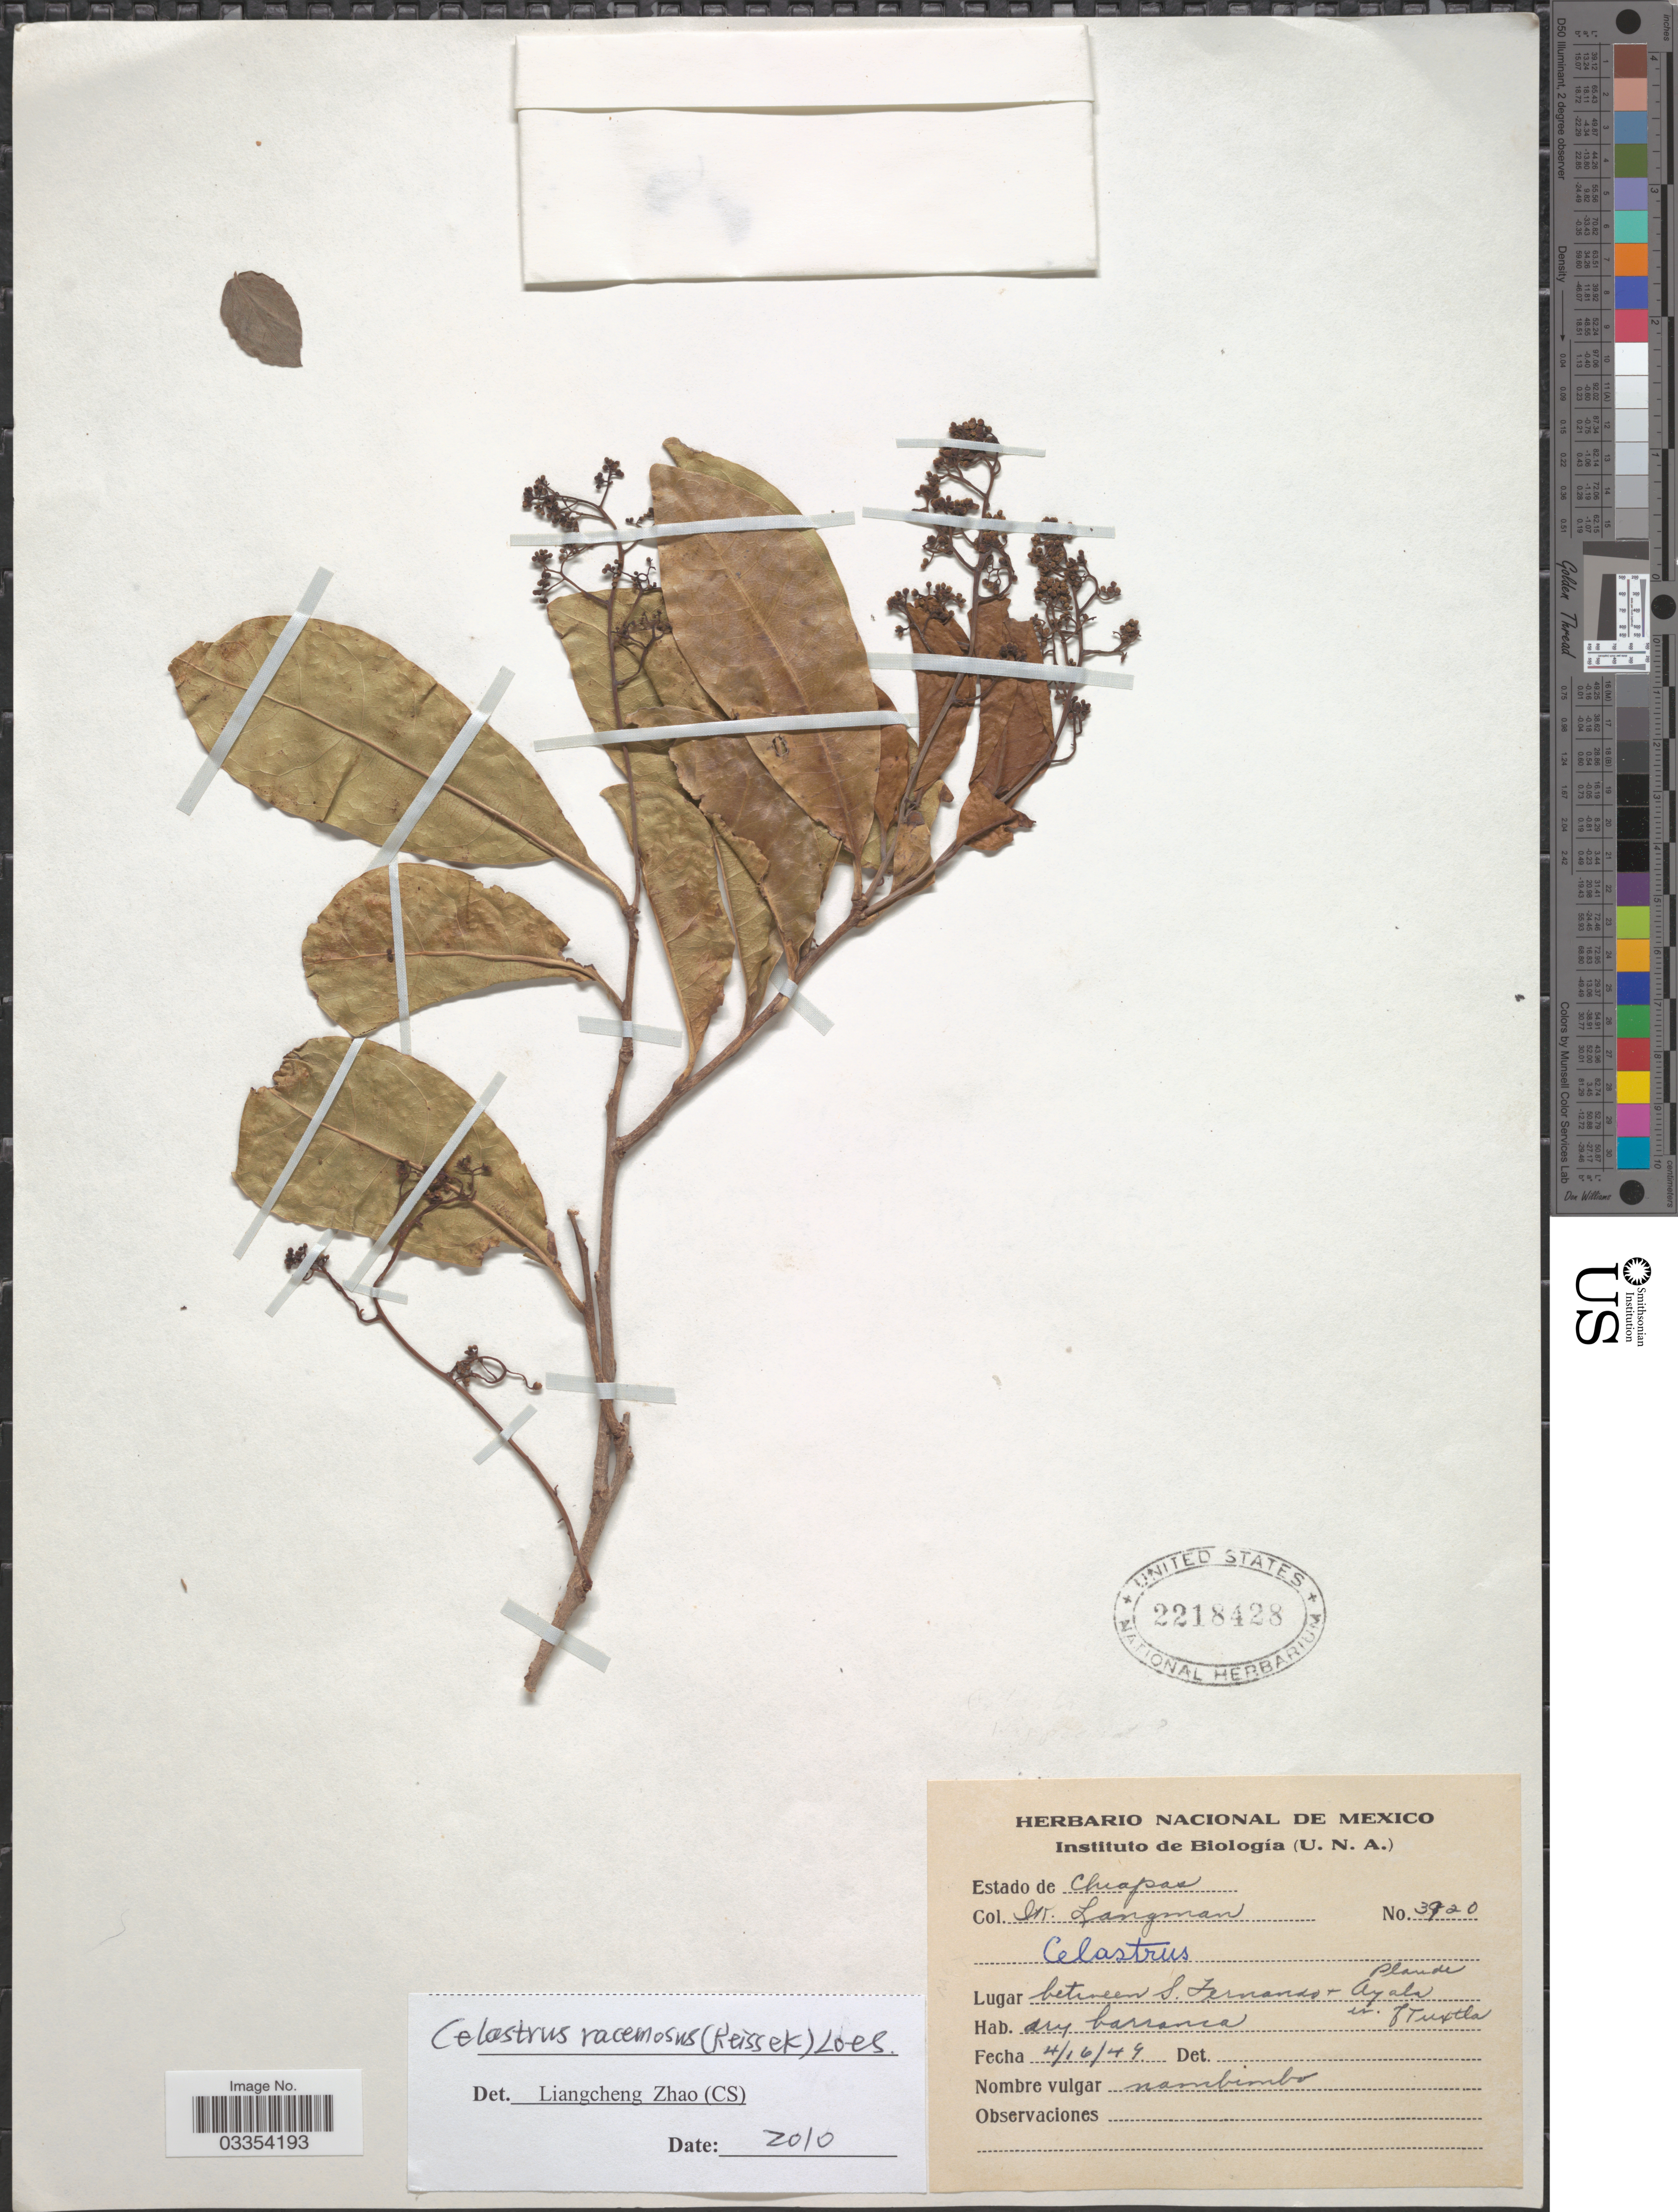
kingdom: Plantae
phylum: Tracheophyta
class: Magnoliopsida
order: Celastrales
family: Celastraceae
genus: Celastrus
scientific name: Celastrus racemosus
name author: Turcz.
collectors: I. K. Langman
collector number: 3920*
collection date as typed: Transcribed d/m/y: 16/4/49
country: Mexico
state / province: Chiapas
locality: Between S. Fernando - Ayalo plande n. of Tuxtla.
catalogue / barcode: US 2218428